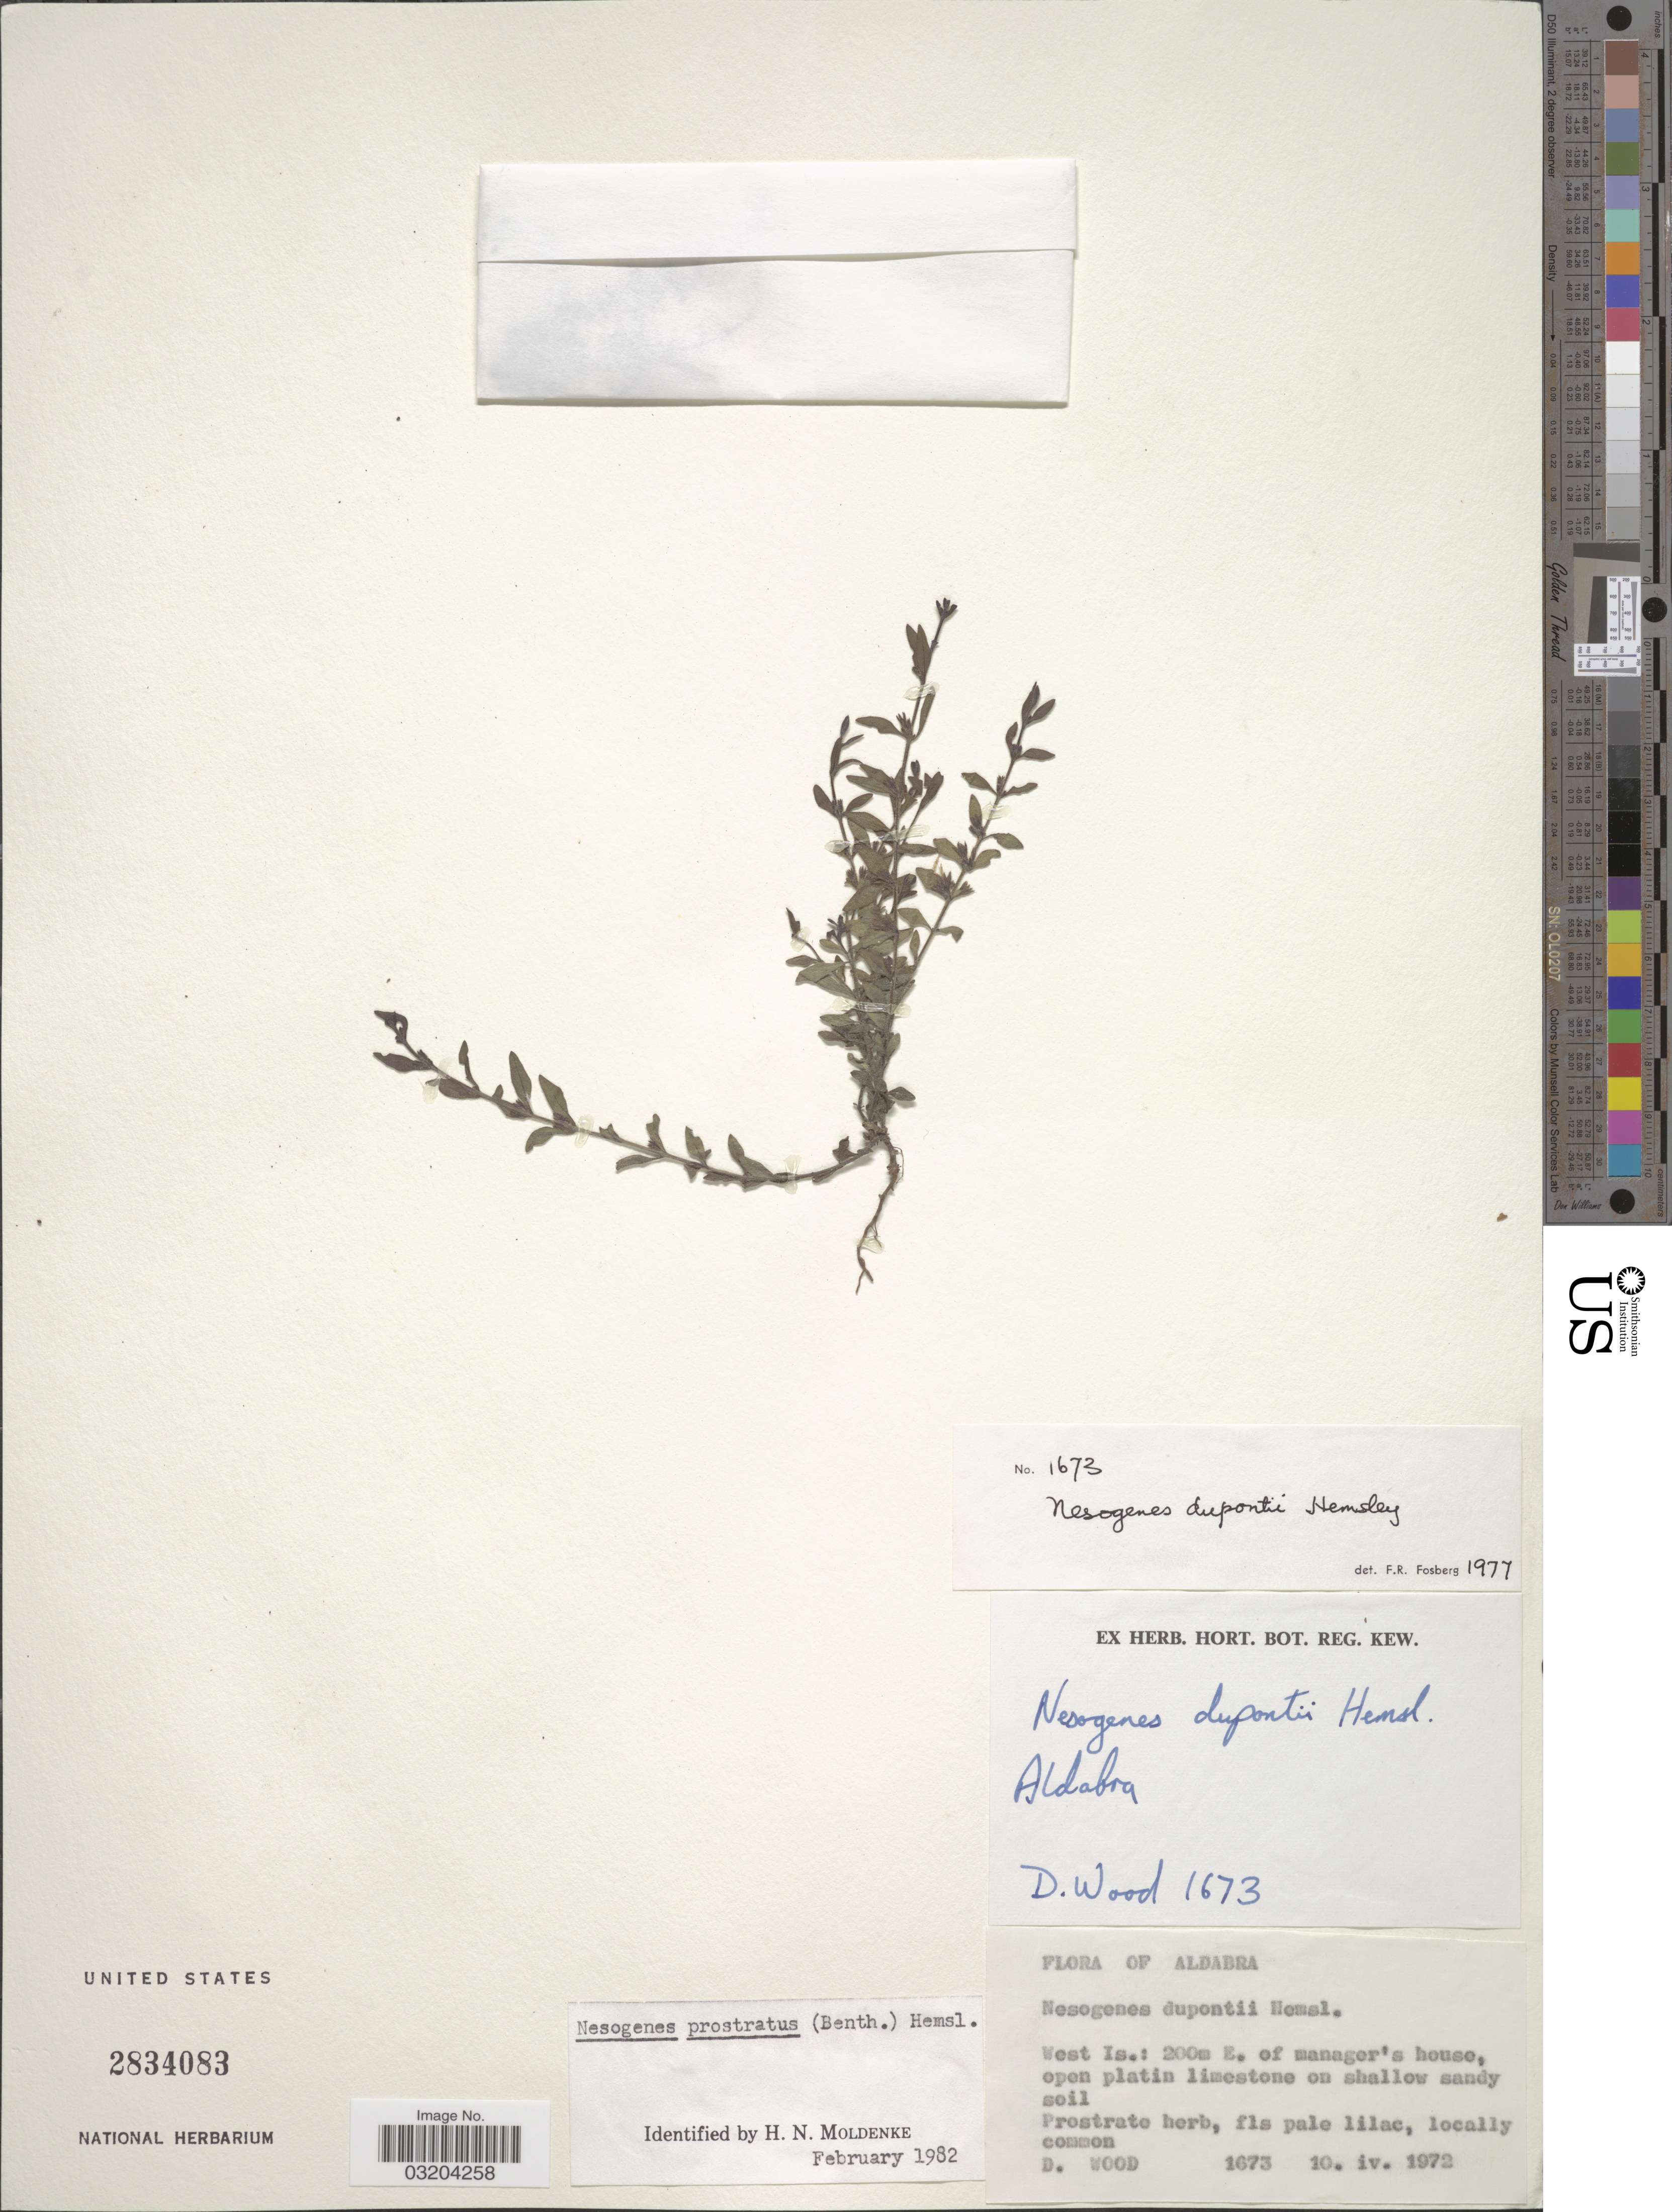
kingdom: Plantae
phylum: Tracheophyta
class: Magnoliopsida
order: Lamiales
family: Orobanchaceae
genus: Nesogenes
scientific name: Nesogenes prostrata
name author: (Benth.) Hemsl.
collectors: D. Wood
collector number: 1673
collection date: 1972-04-10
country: Seychelles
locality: Aldabra. West Is.: 200m E. of manager's house.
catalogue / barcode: US 2834083